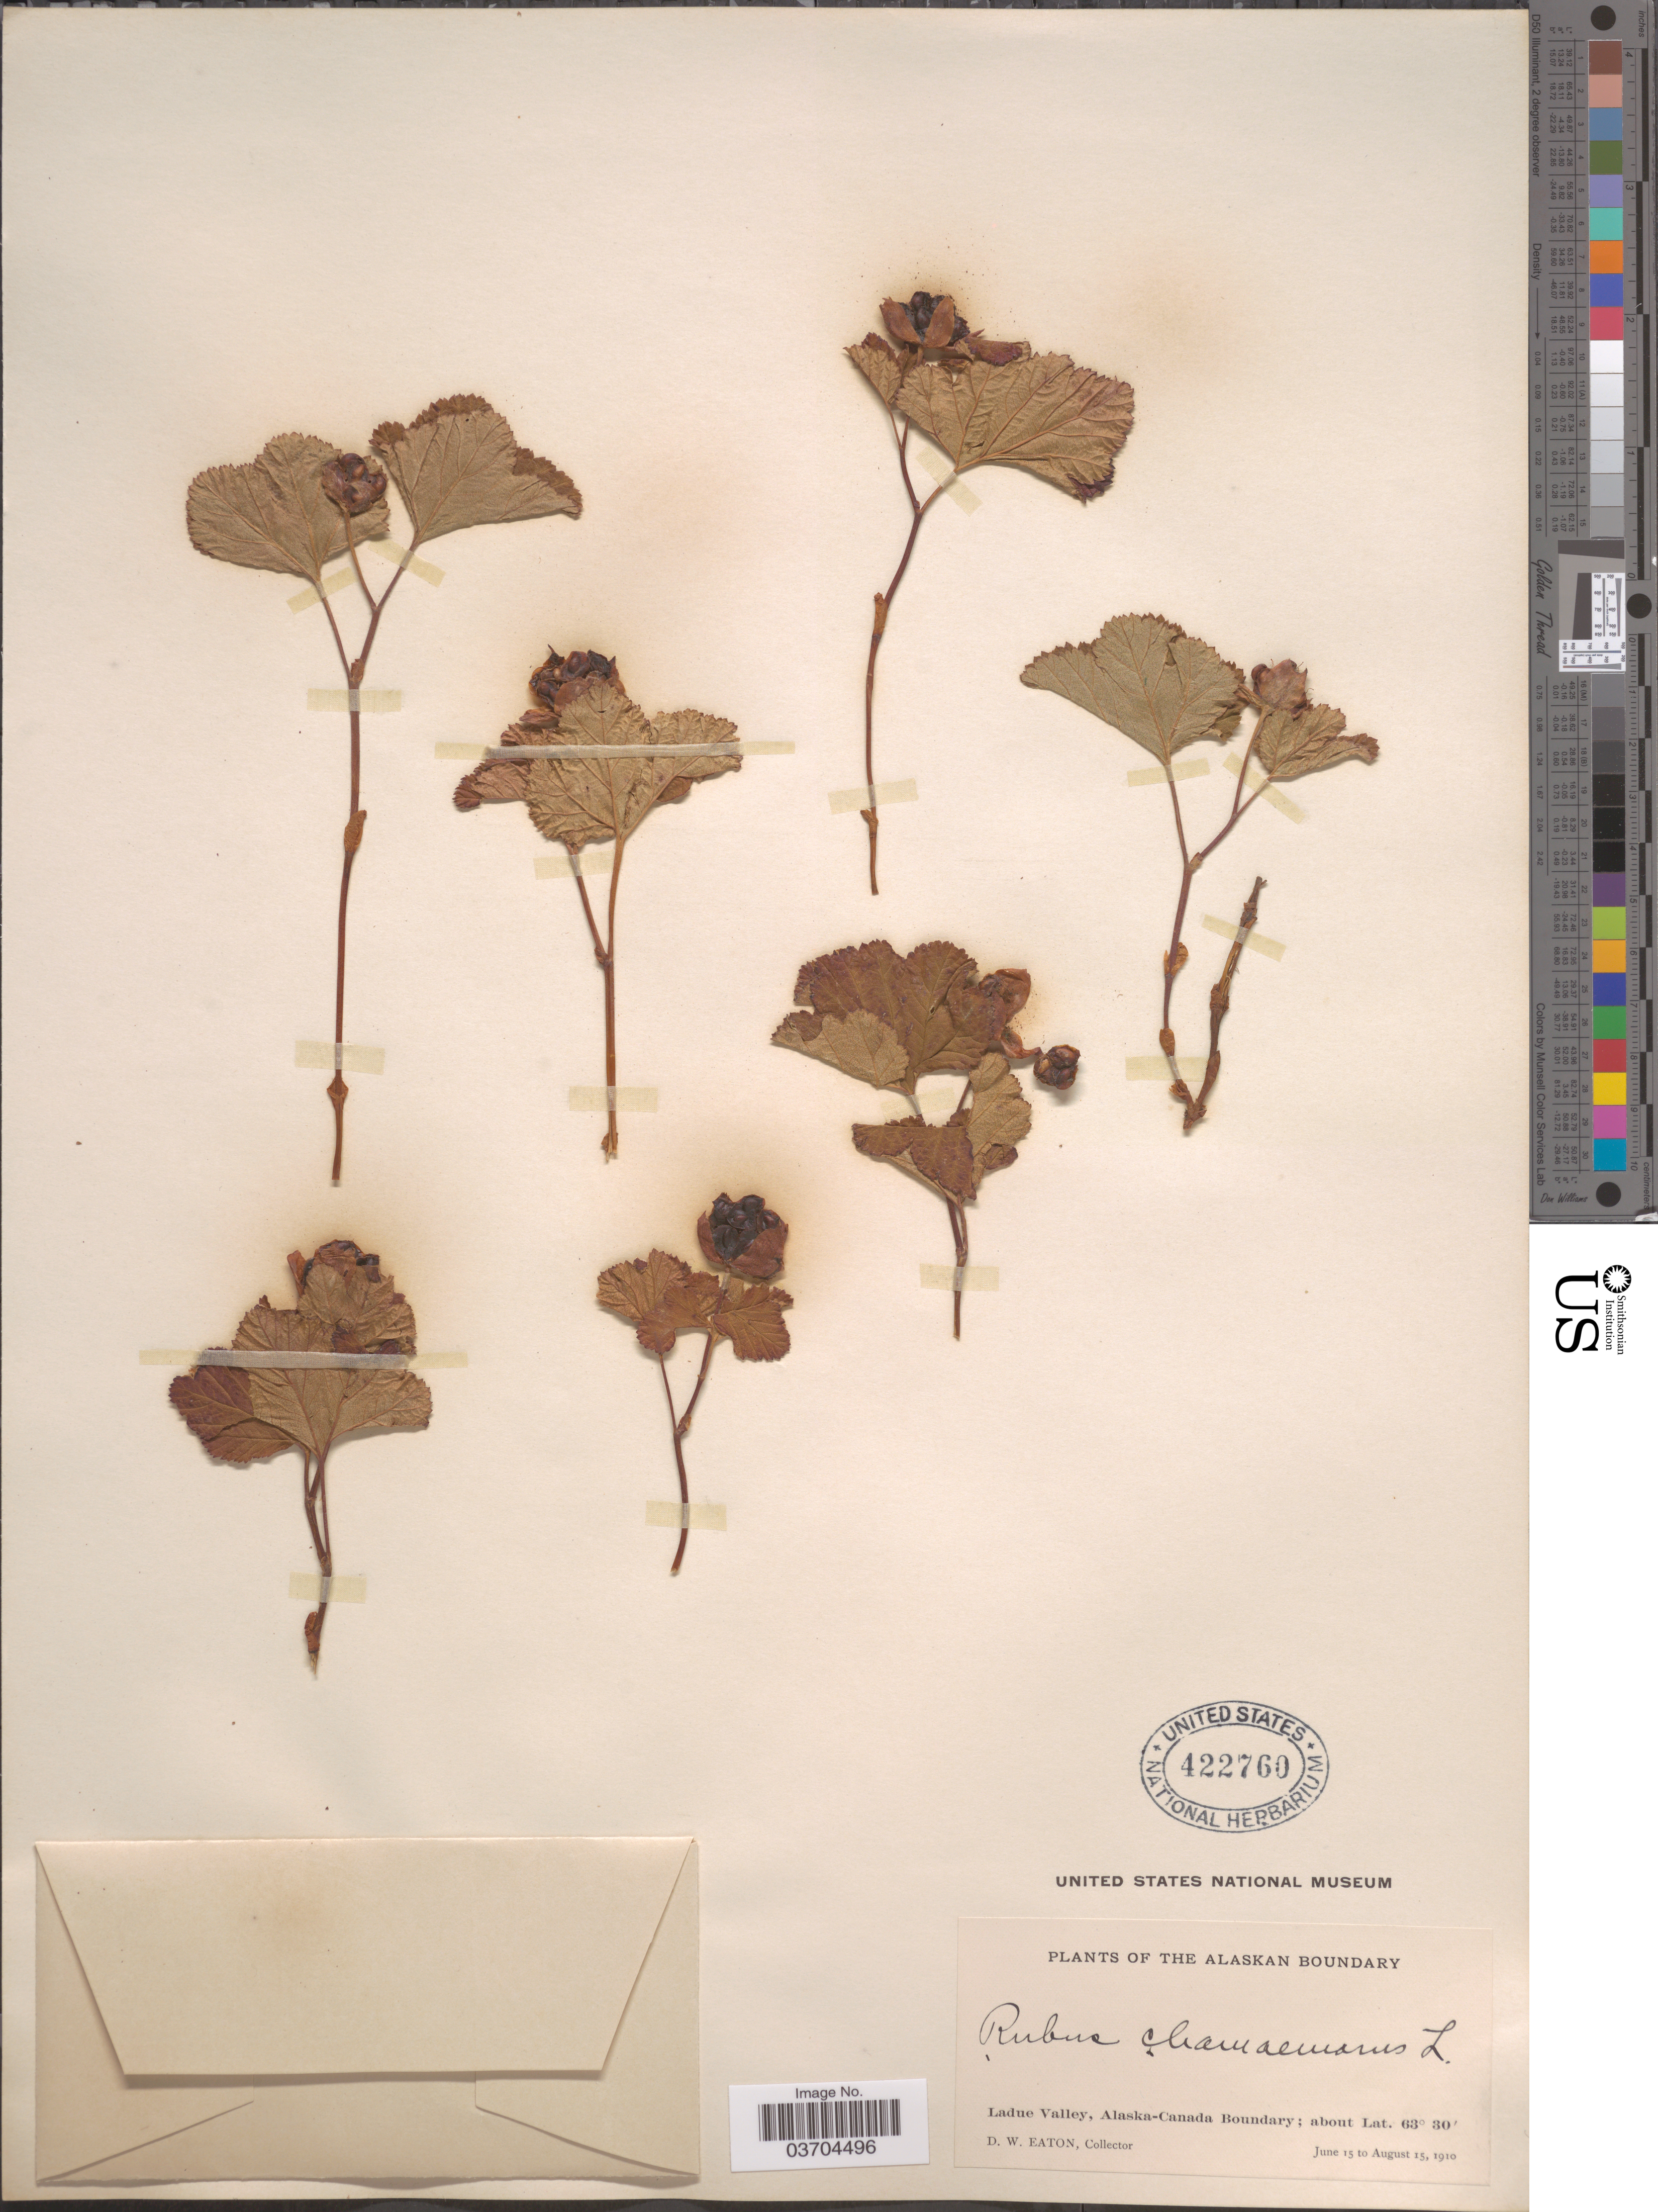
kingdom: Plantae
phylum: Tracheophyta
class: Magnoliopsida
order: Rosales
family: Rosaceae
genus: Rubus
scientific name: Rubus chamaemorus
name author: L.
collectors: D. Eaton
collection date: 1910-06-15/1910-08-15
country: United States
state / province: Alaska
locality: The Alaskan Boundary. Ladue Valley, Alaska-Canada Boundary.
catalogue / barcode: US 422760